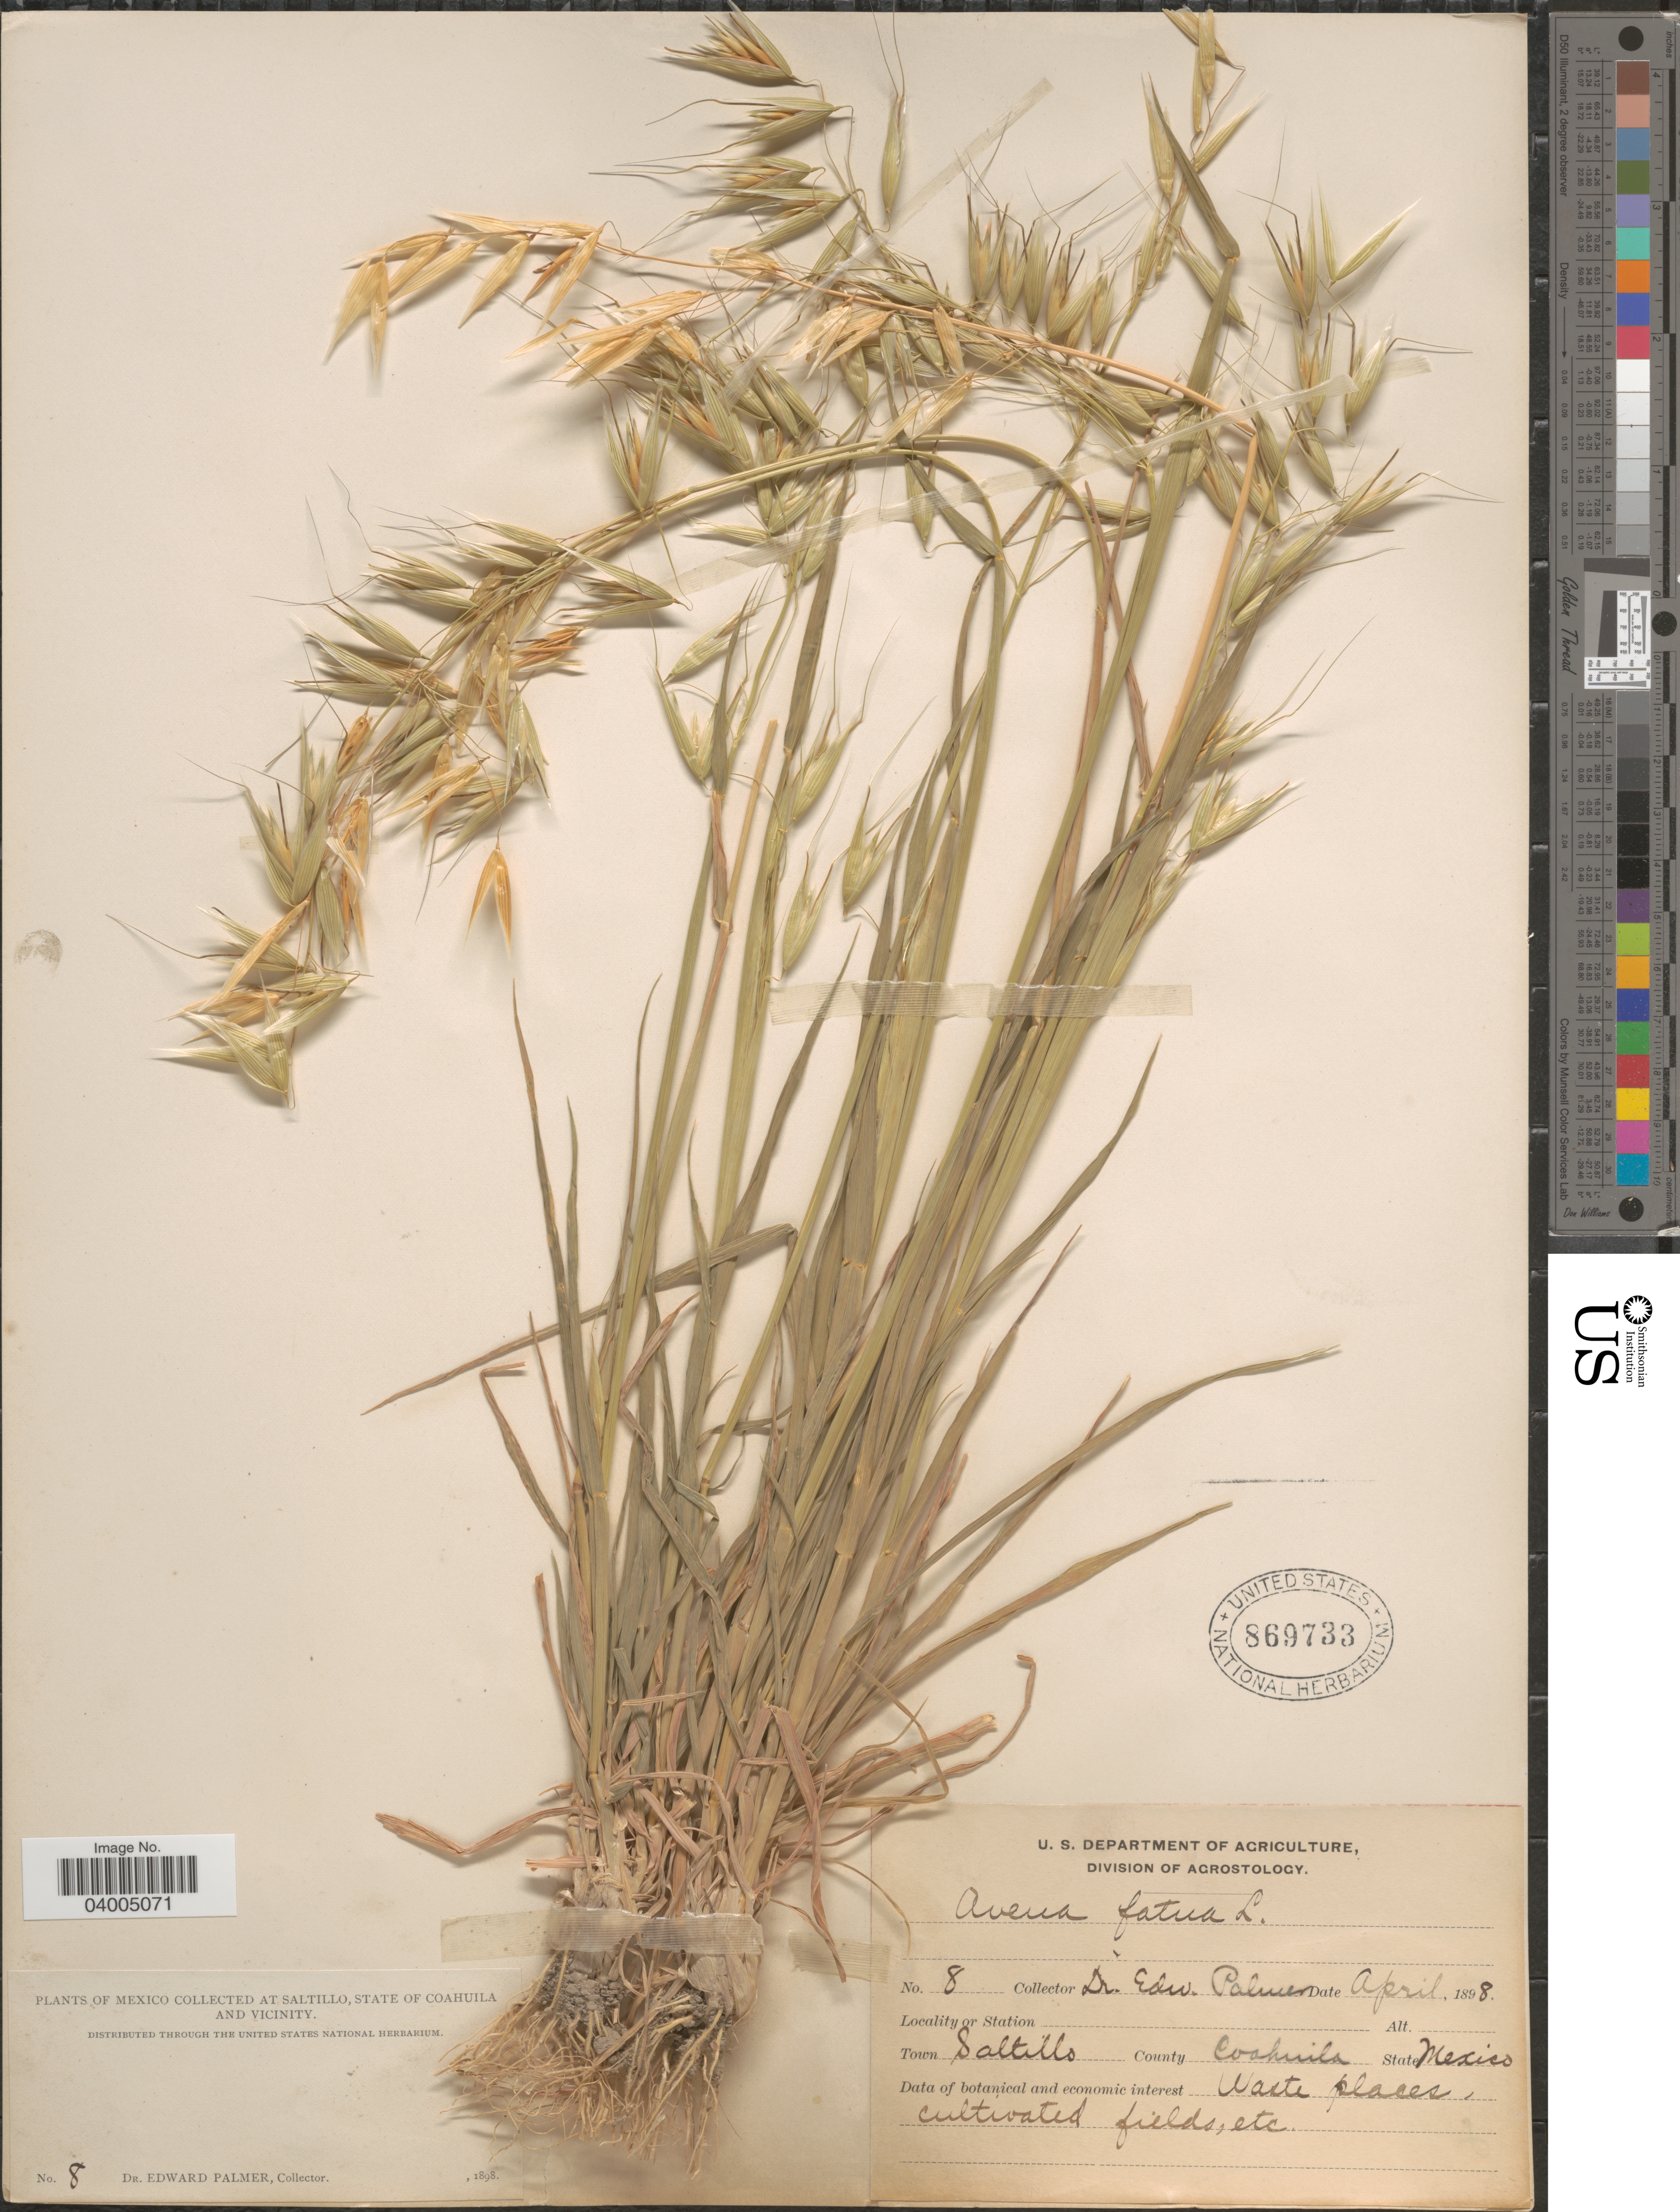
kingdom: Plantae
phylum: Tracheophyta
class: Liliopsida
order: Poales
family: Poaceae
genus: Avena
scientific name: Avena fatua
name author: L.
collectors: E. Palmer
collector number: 8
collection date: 1898-04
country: Mexico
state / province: Coahuila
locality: Saltillo. County Coahuila.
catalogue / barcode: US 869733